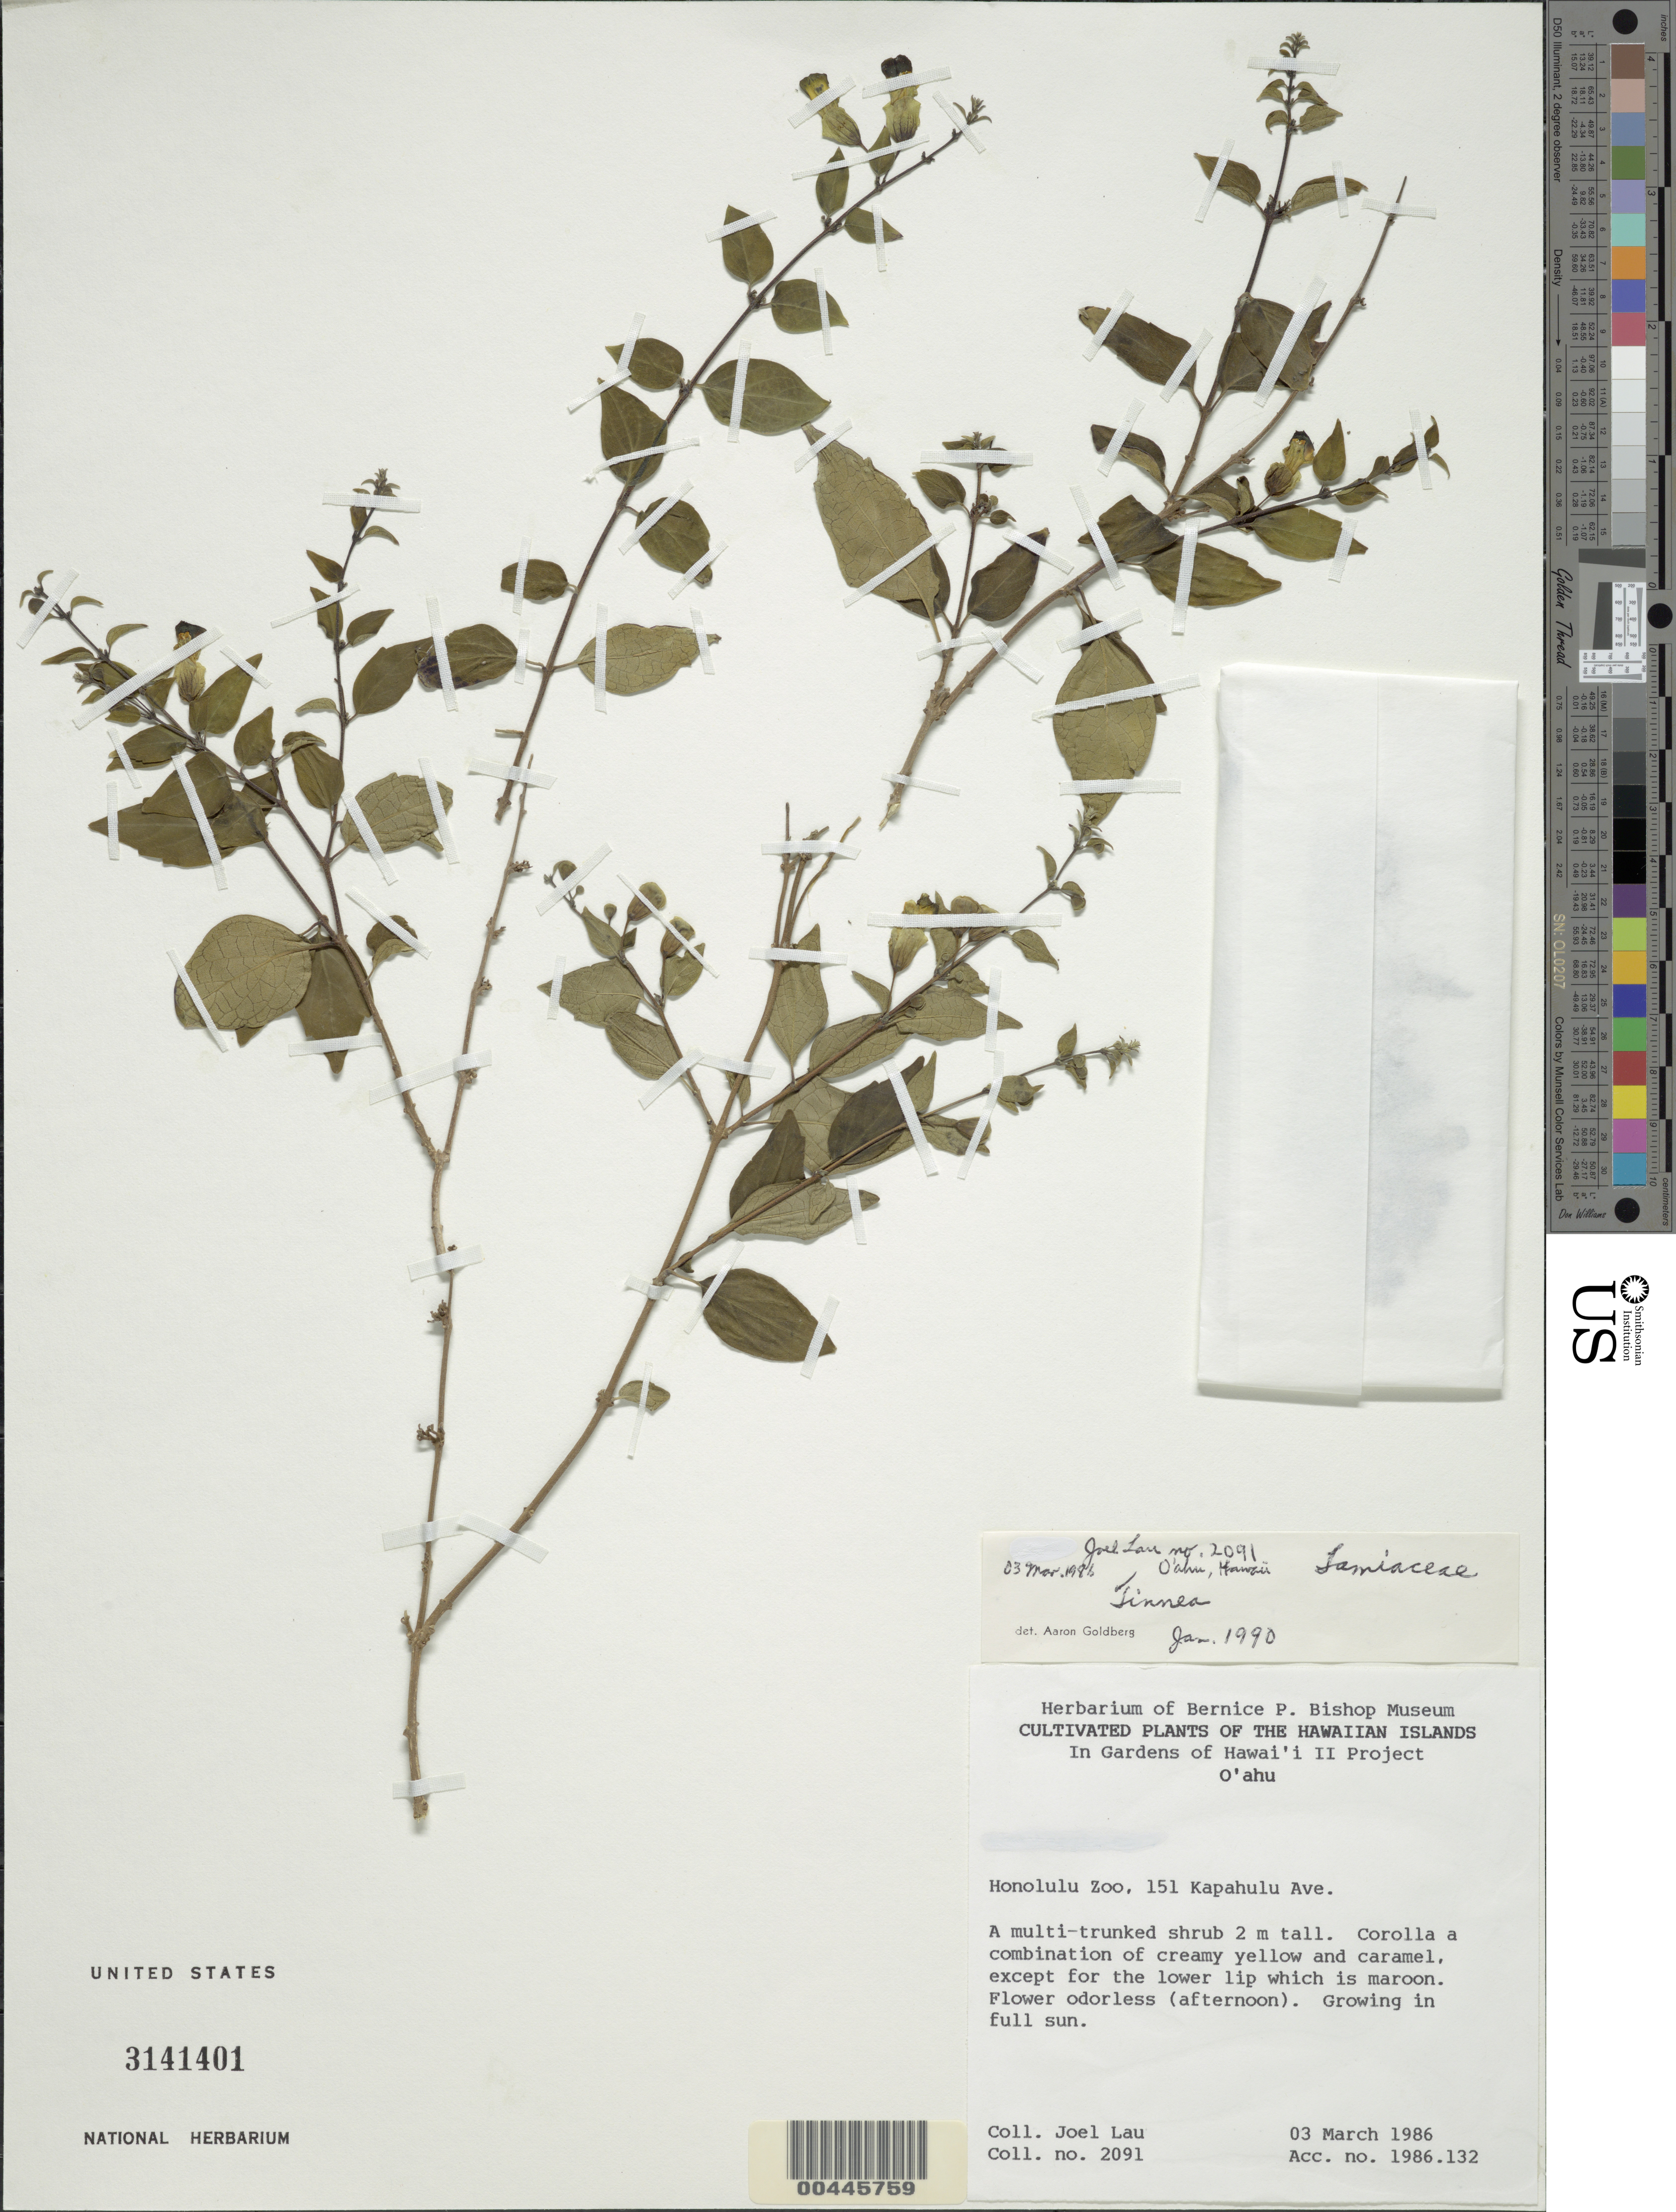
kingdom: Plantae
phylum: Tracheophyta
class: Magnoliopsida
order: Lamiales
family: Lamiaceae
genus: Tinnea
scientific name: Tinnea sp.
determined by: Goldberg, Aaron, (US), NMNH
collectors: J. Lau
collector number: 2091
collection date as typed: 3 Mar 1986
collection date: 1986-03-03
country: United States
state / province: Hawaii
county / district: Honolulu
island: Oahu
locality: Honolulu Zoo, 151 Kapahulu Ave.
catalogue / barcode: US 3141401